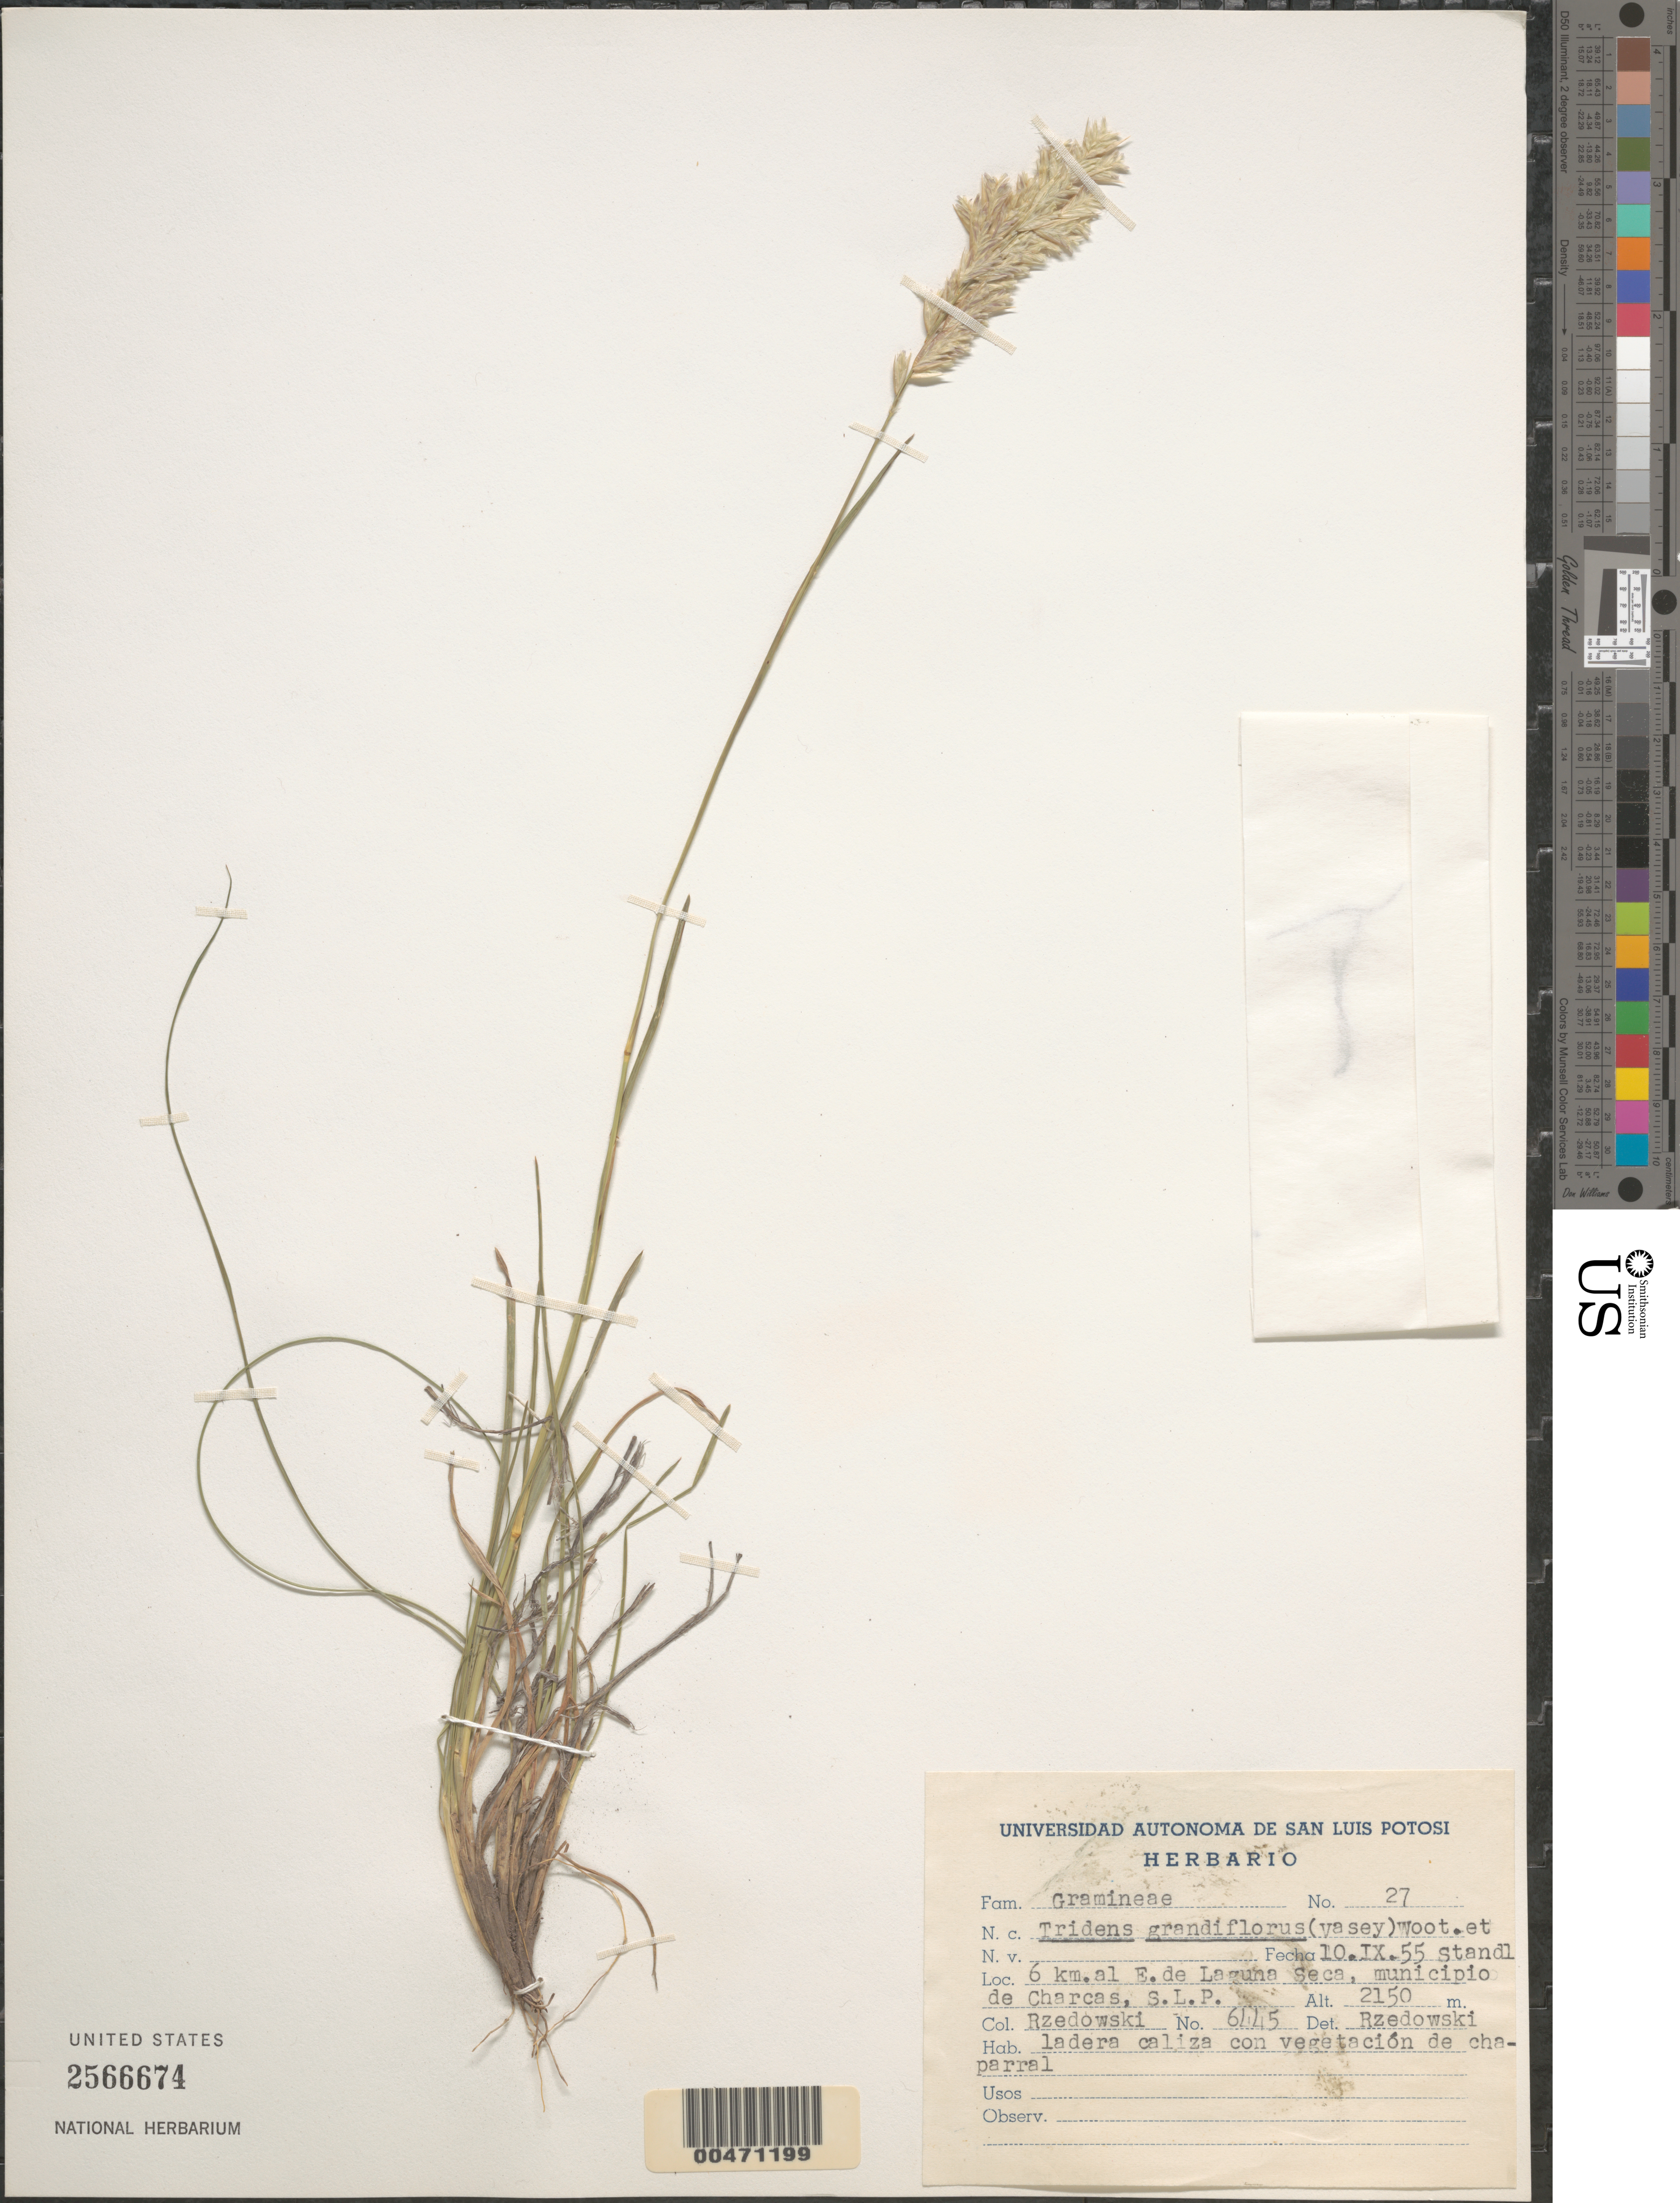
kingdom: Plantae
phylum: Tracheophyta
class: Liliopsida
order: Poales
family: Poaceae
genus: Tridens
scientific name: Tridens grandiflorus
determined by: Rzedowski, J.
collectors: J. Rzedowski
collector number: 27/6445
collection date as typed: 10 Sep 1955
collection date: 1955-09-10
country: Mexico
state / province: San Luis Potosí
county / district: Charcas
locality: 6 km E of Laguna Seca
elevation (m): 2150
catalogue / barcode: US 2566674